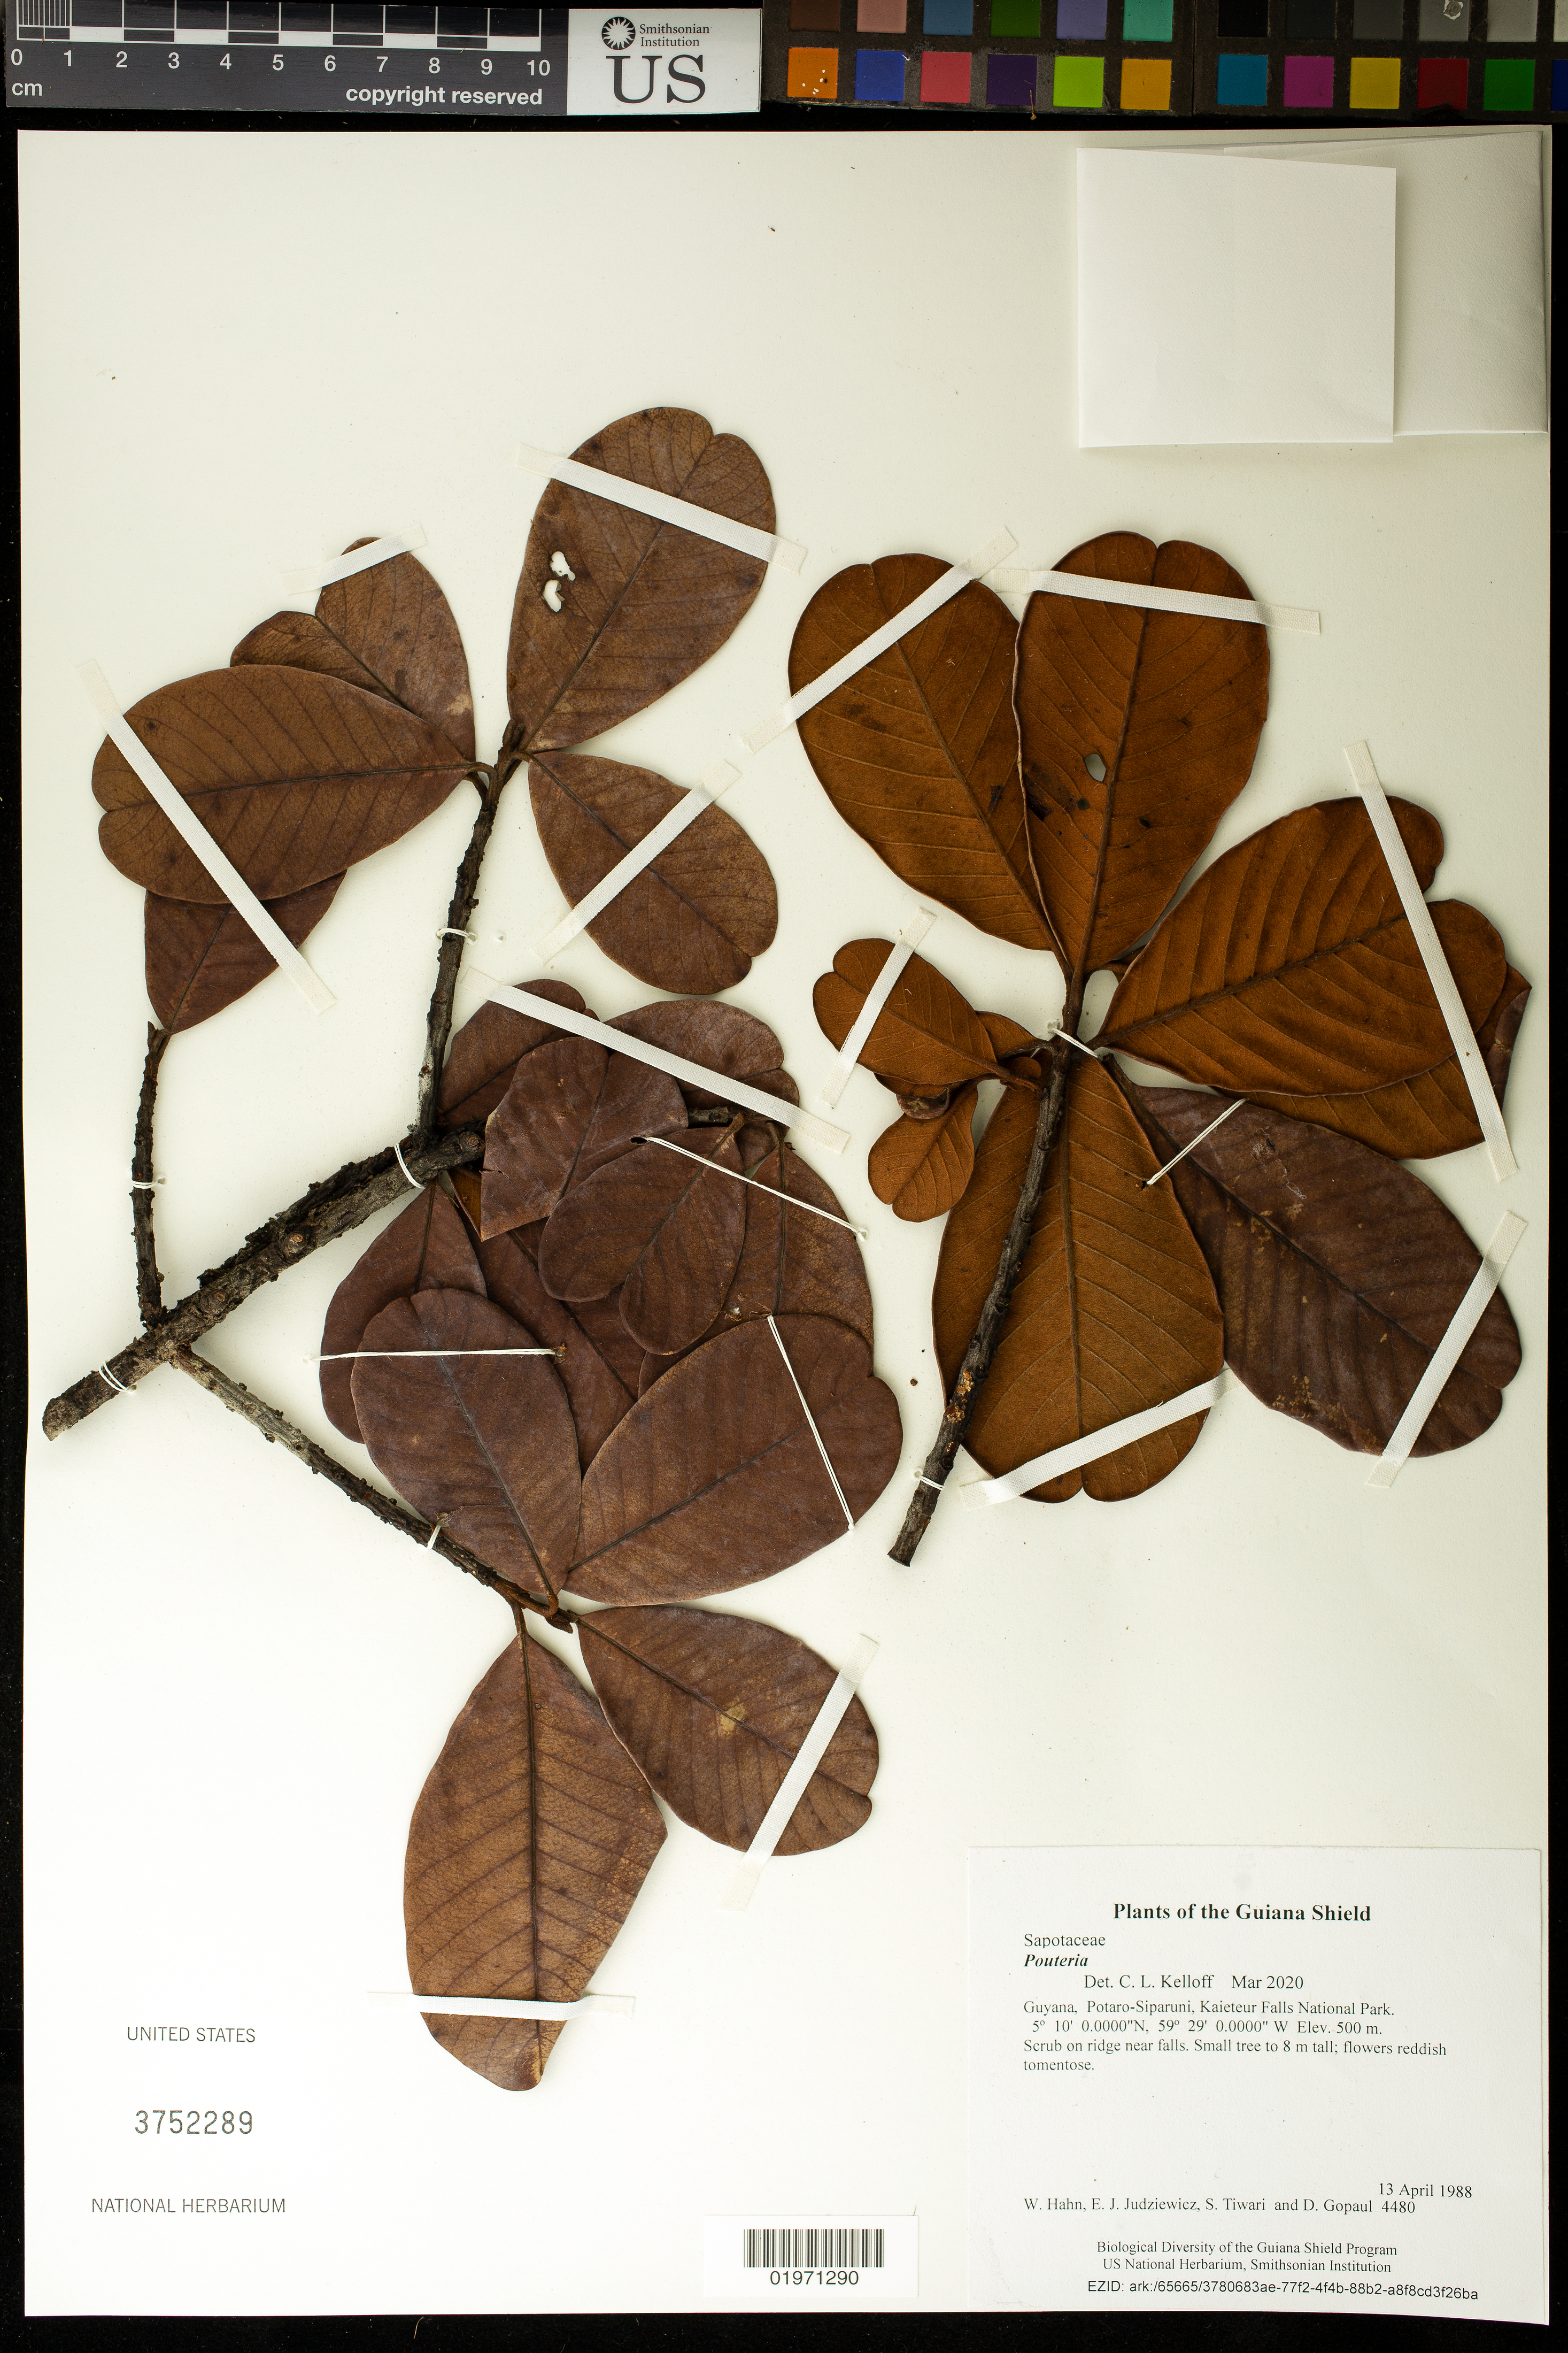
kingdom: Plantae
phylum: Tracheophyta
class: Magnoliopsida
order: Ericales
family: Sapotaceae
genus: Pouteria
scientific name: Pouteria sp.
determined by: Kelloff, C. L.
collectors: W. Hahn, E. J. Judziewicz, S. Tiwari & D. Gopaul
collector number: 4480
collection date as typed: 13 April 1988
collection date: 1988-04-13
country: Guyana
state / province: Potaro-Siparuni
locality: Kaieteur Falls National Park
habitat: Scrub on ridge near falls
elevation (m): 500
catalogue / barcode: US 3752289